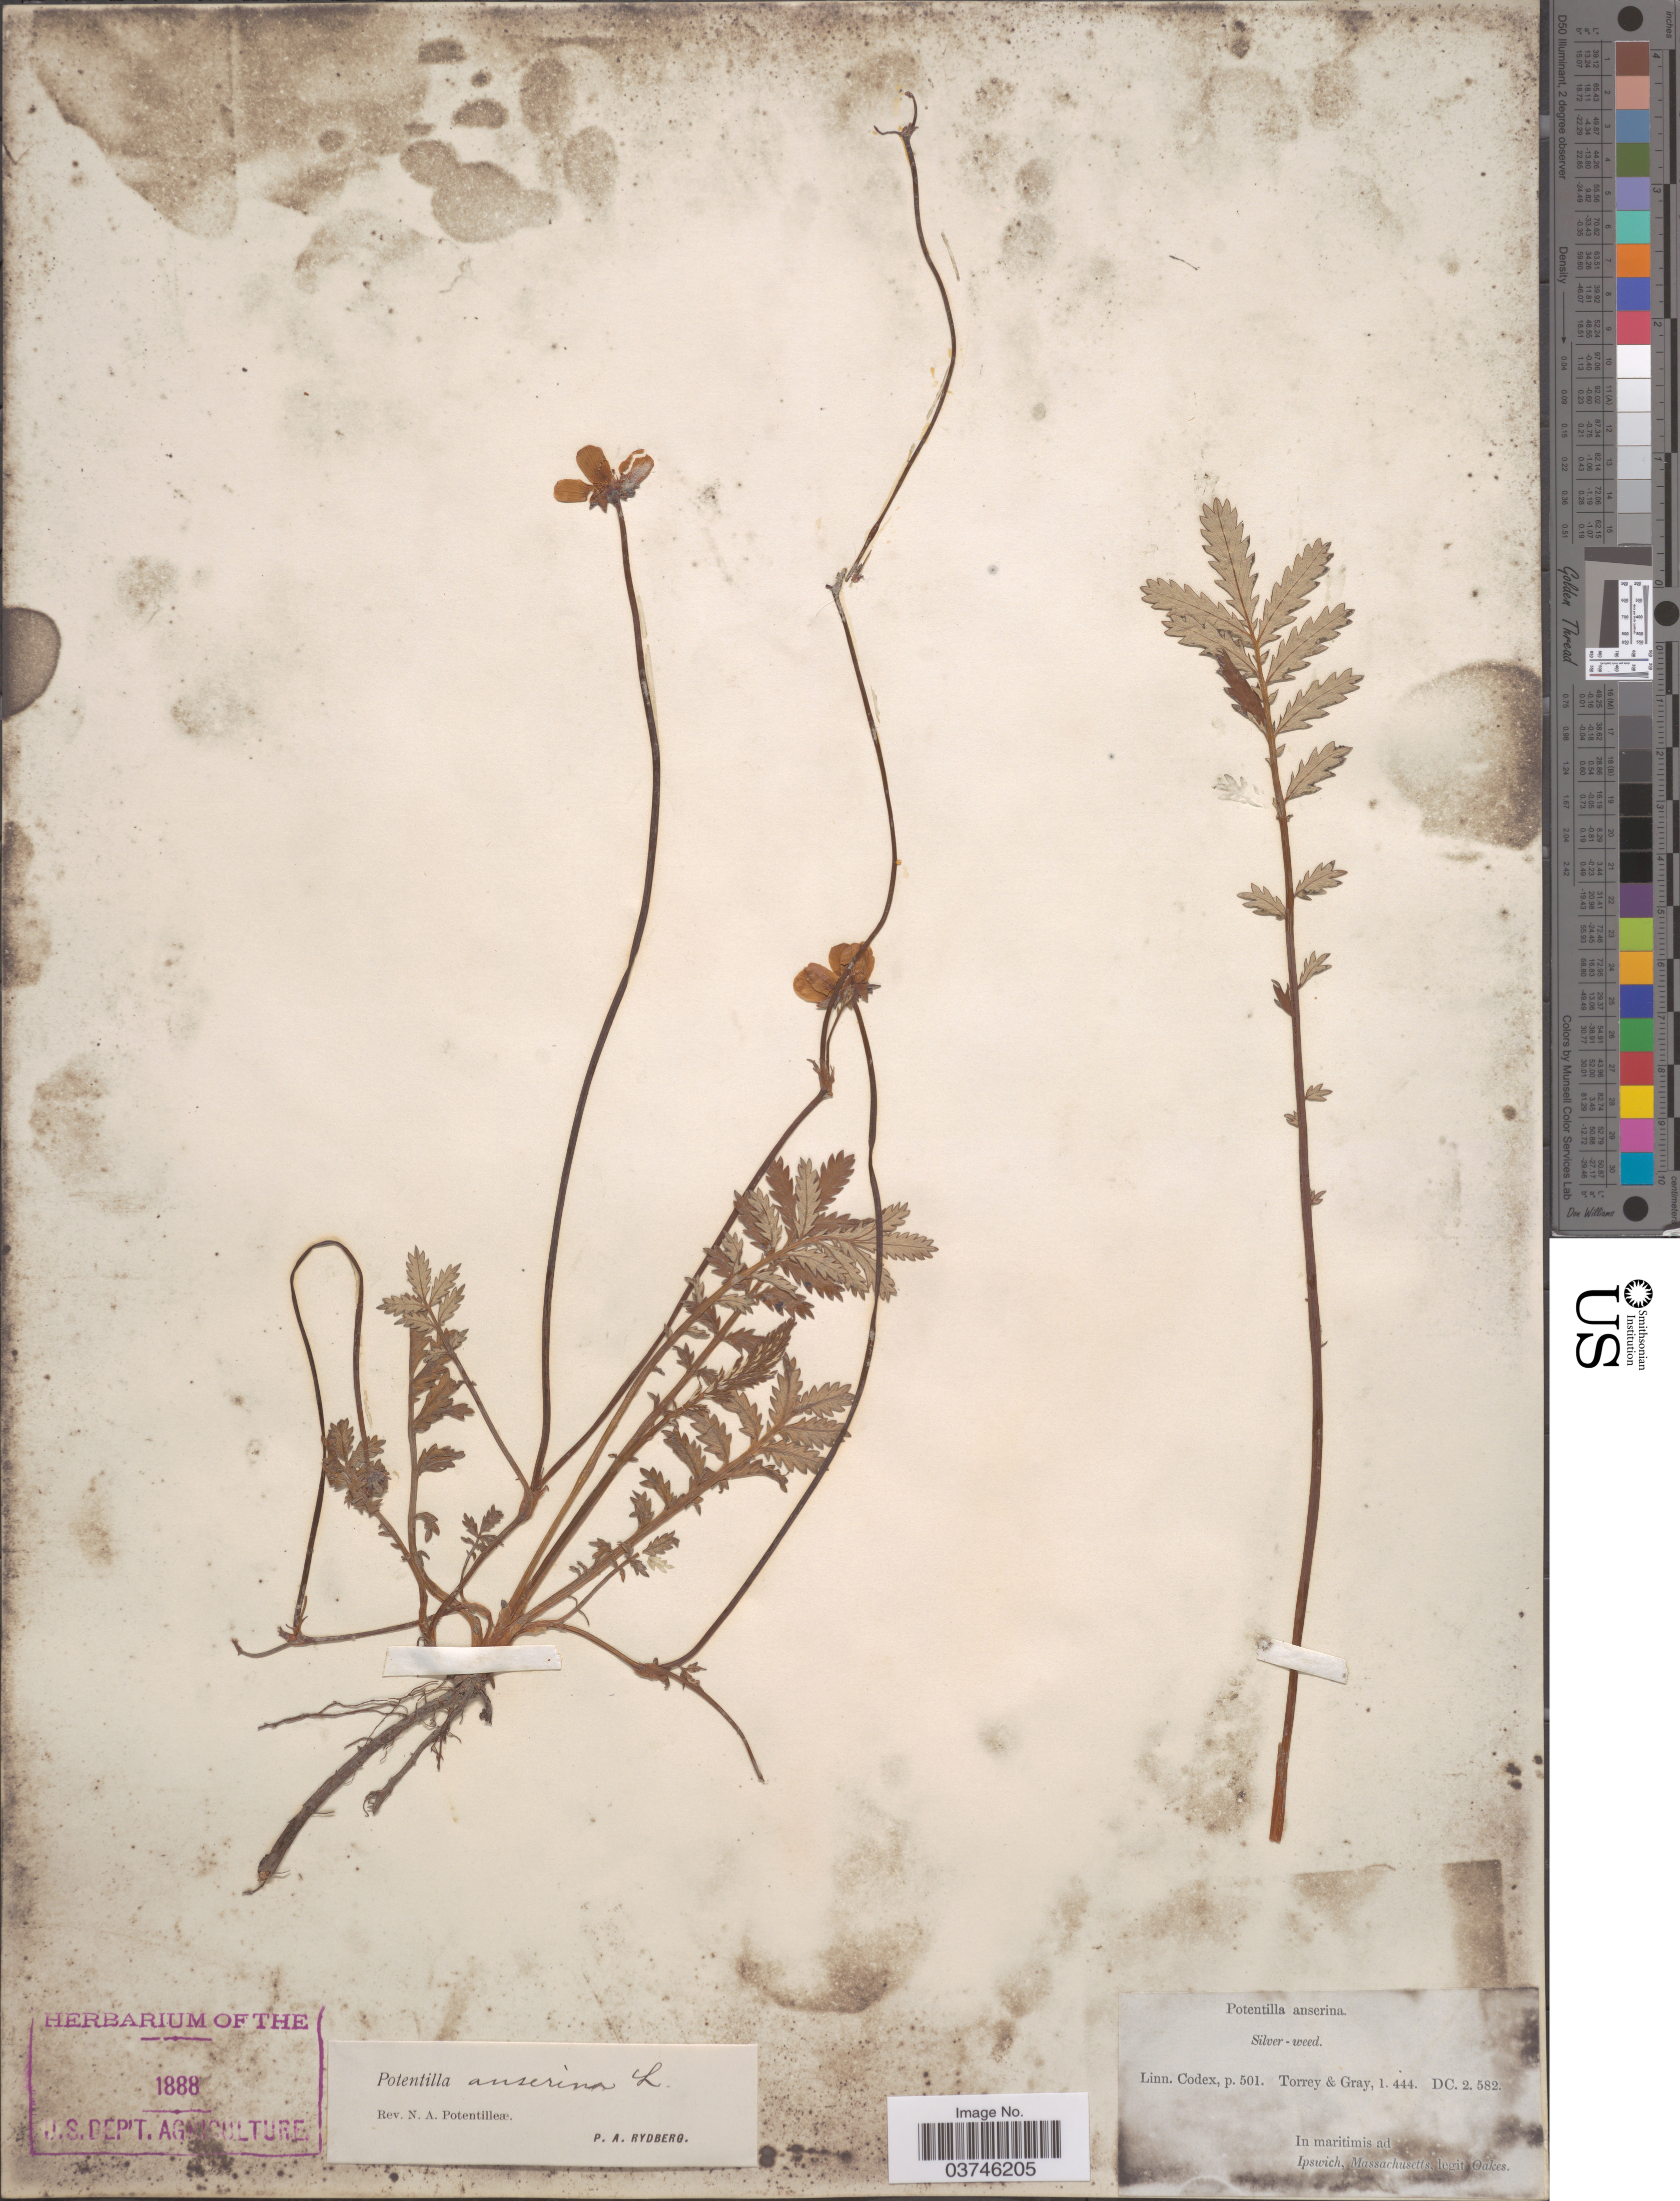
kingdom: Plantae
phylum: Tracheophyta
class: Magnoliopsida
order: Rosales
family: Rosaceae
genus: Argentina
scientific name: Argentina anserina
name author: (L.) Rydb.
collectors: -. Oakes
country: United States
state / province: Massachusetts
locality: In Maritimis ad Ipswich.